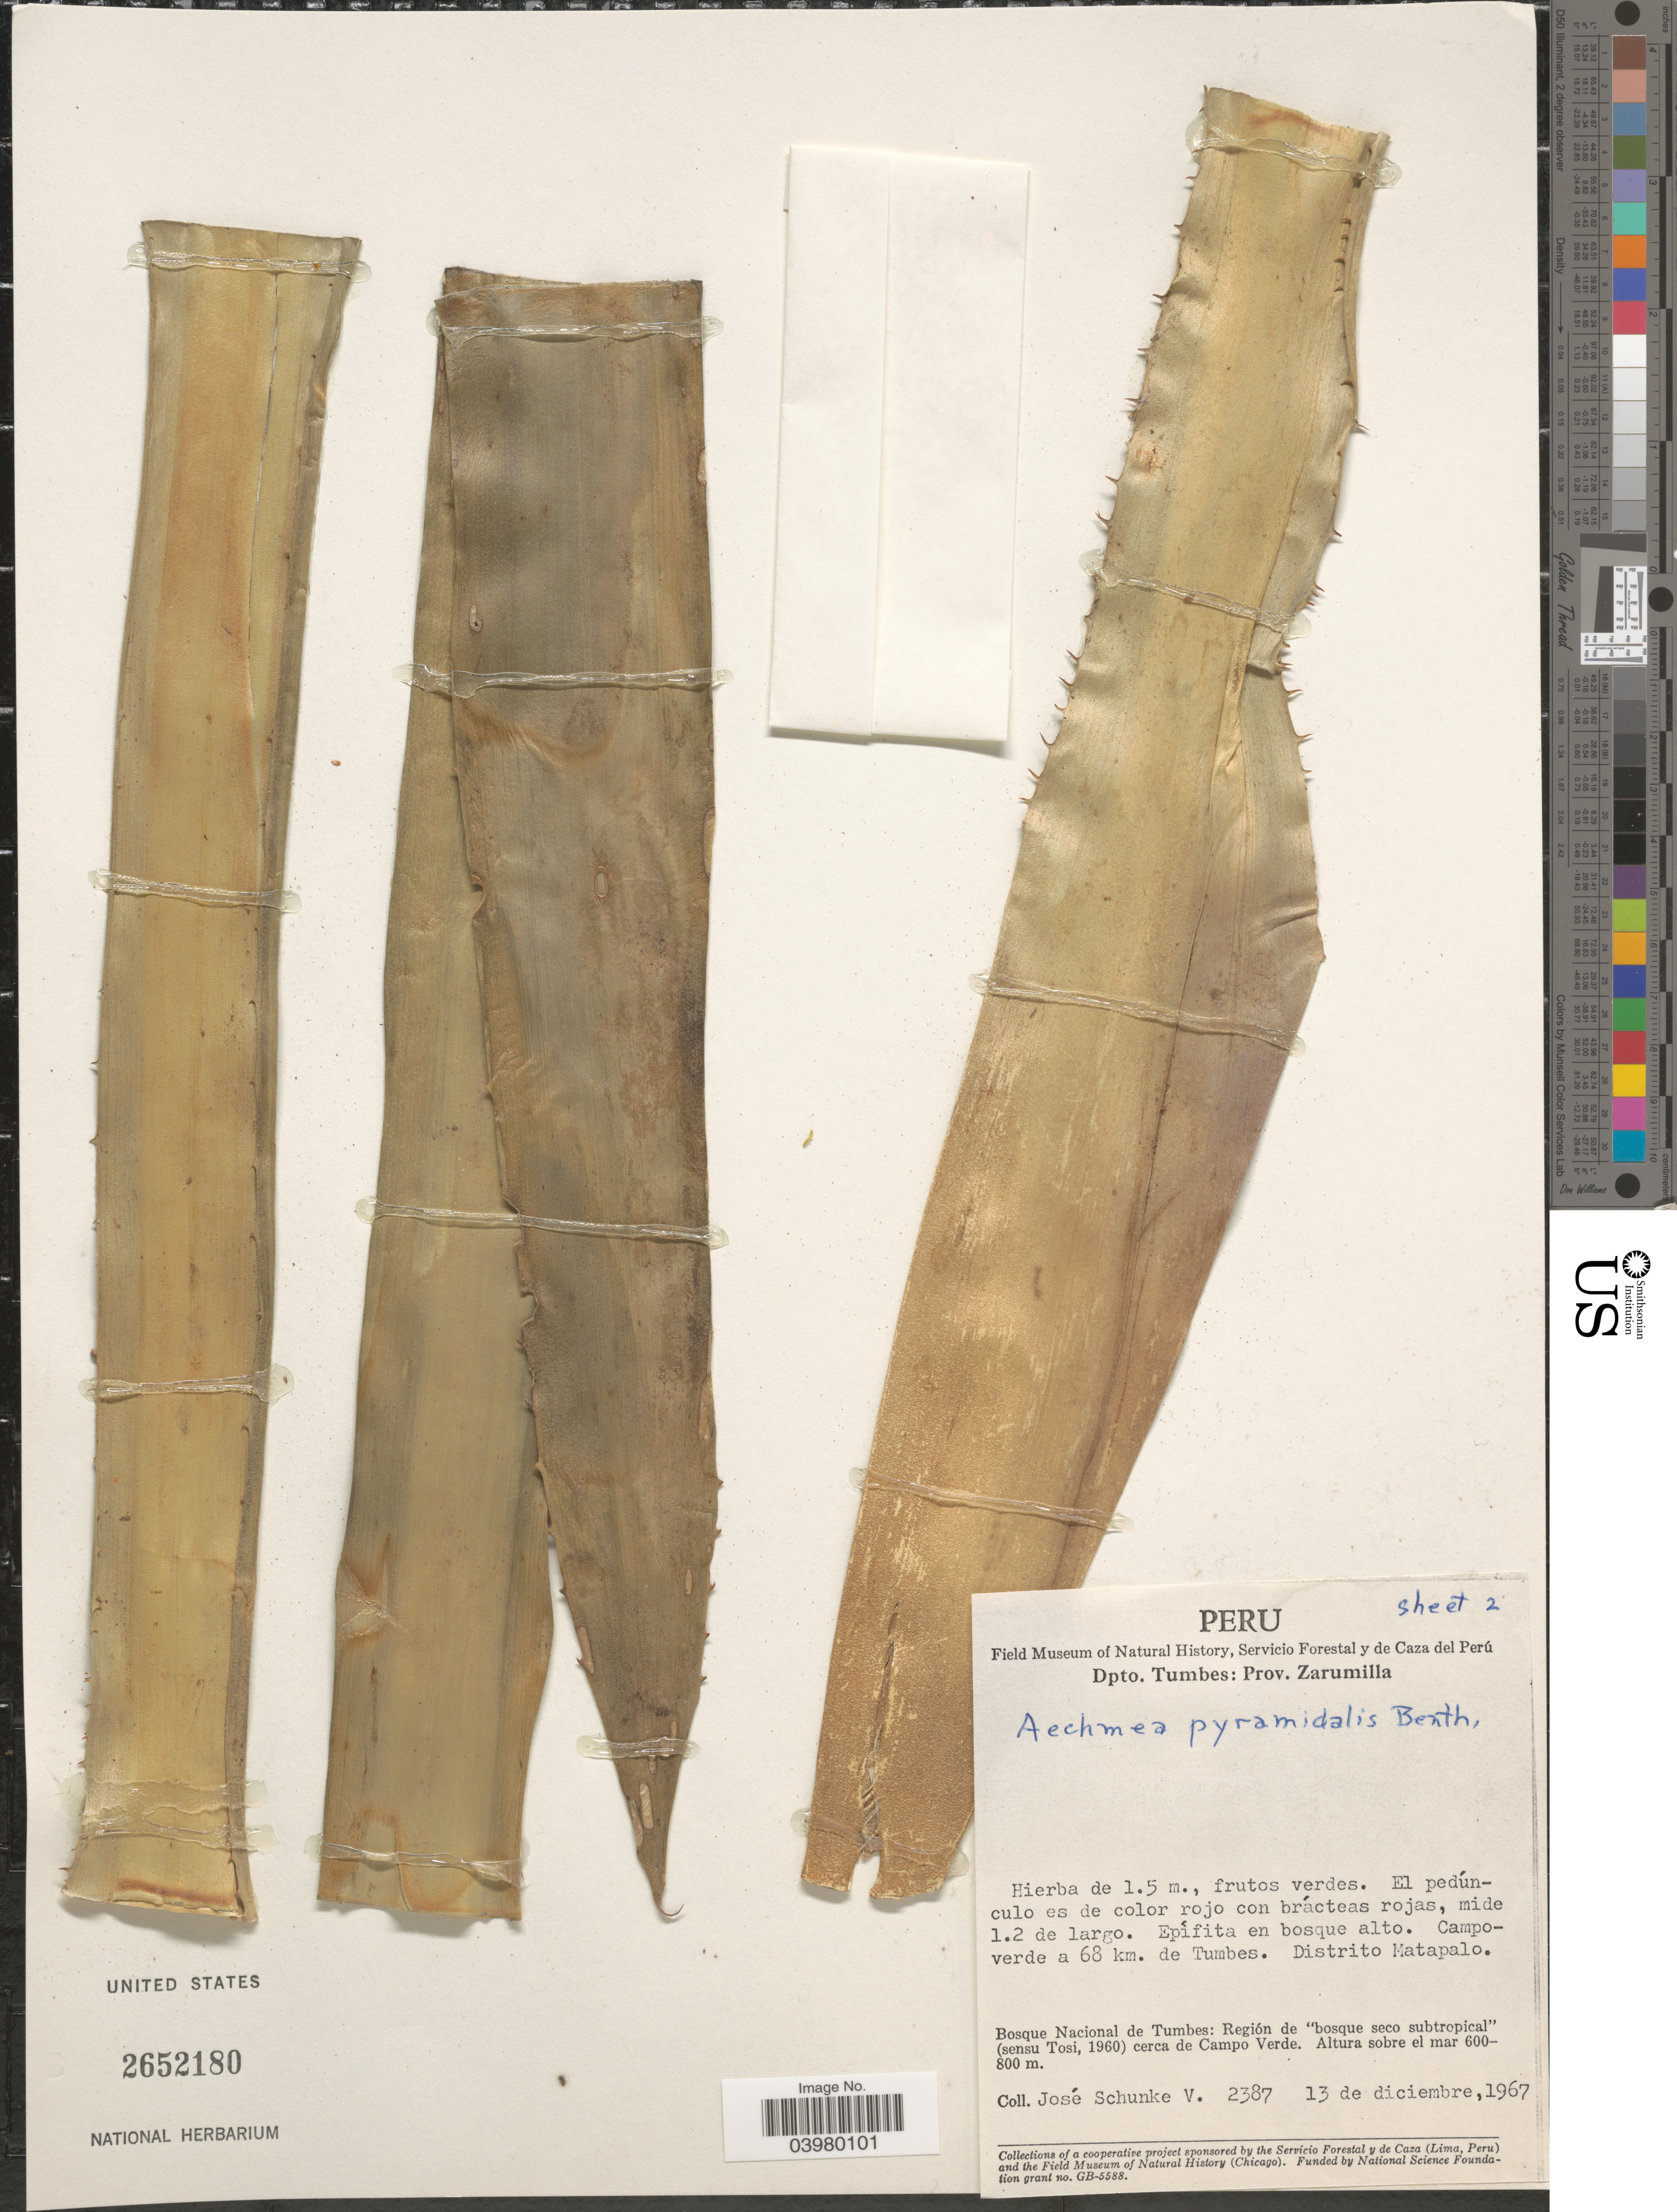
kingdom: Plantae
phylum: Tracheophyta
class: Liliopsida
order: Poales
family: Bromeliaceae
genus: Aechmea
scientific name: Aechmea pyramidalis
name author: Benth.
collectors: J. Schunke Vigo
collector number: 2387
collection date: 1967-12-13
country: Peru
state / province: Tumbes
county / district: Zarumilla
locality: Dpto. Tumbes: Prov. Zarumilla. Campoverde a 68 km. de Tumbes. Distrito Matapalo. Bosque Nacional de Tumbes: Región de "bosque seco subtropical" (sensu Tosi, 1960) cerca de Campo Verde.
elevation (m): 600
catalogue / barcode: US 2652180